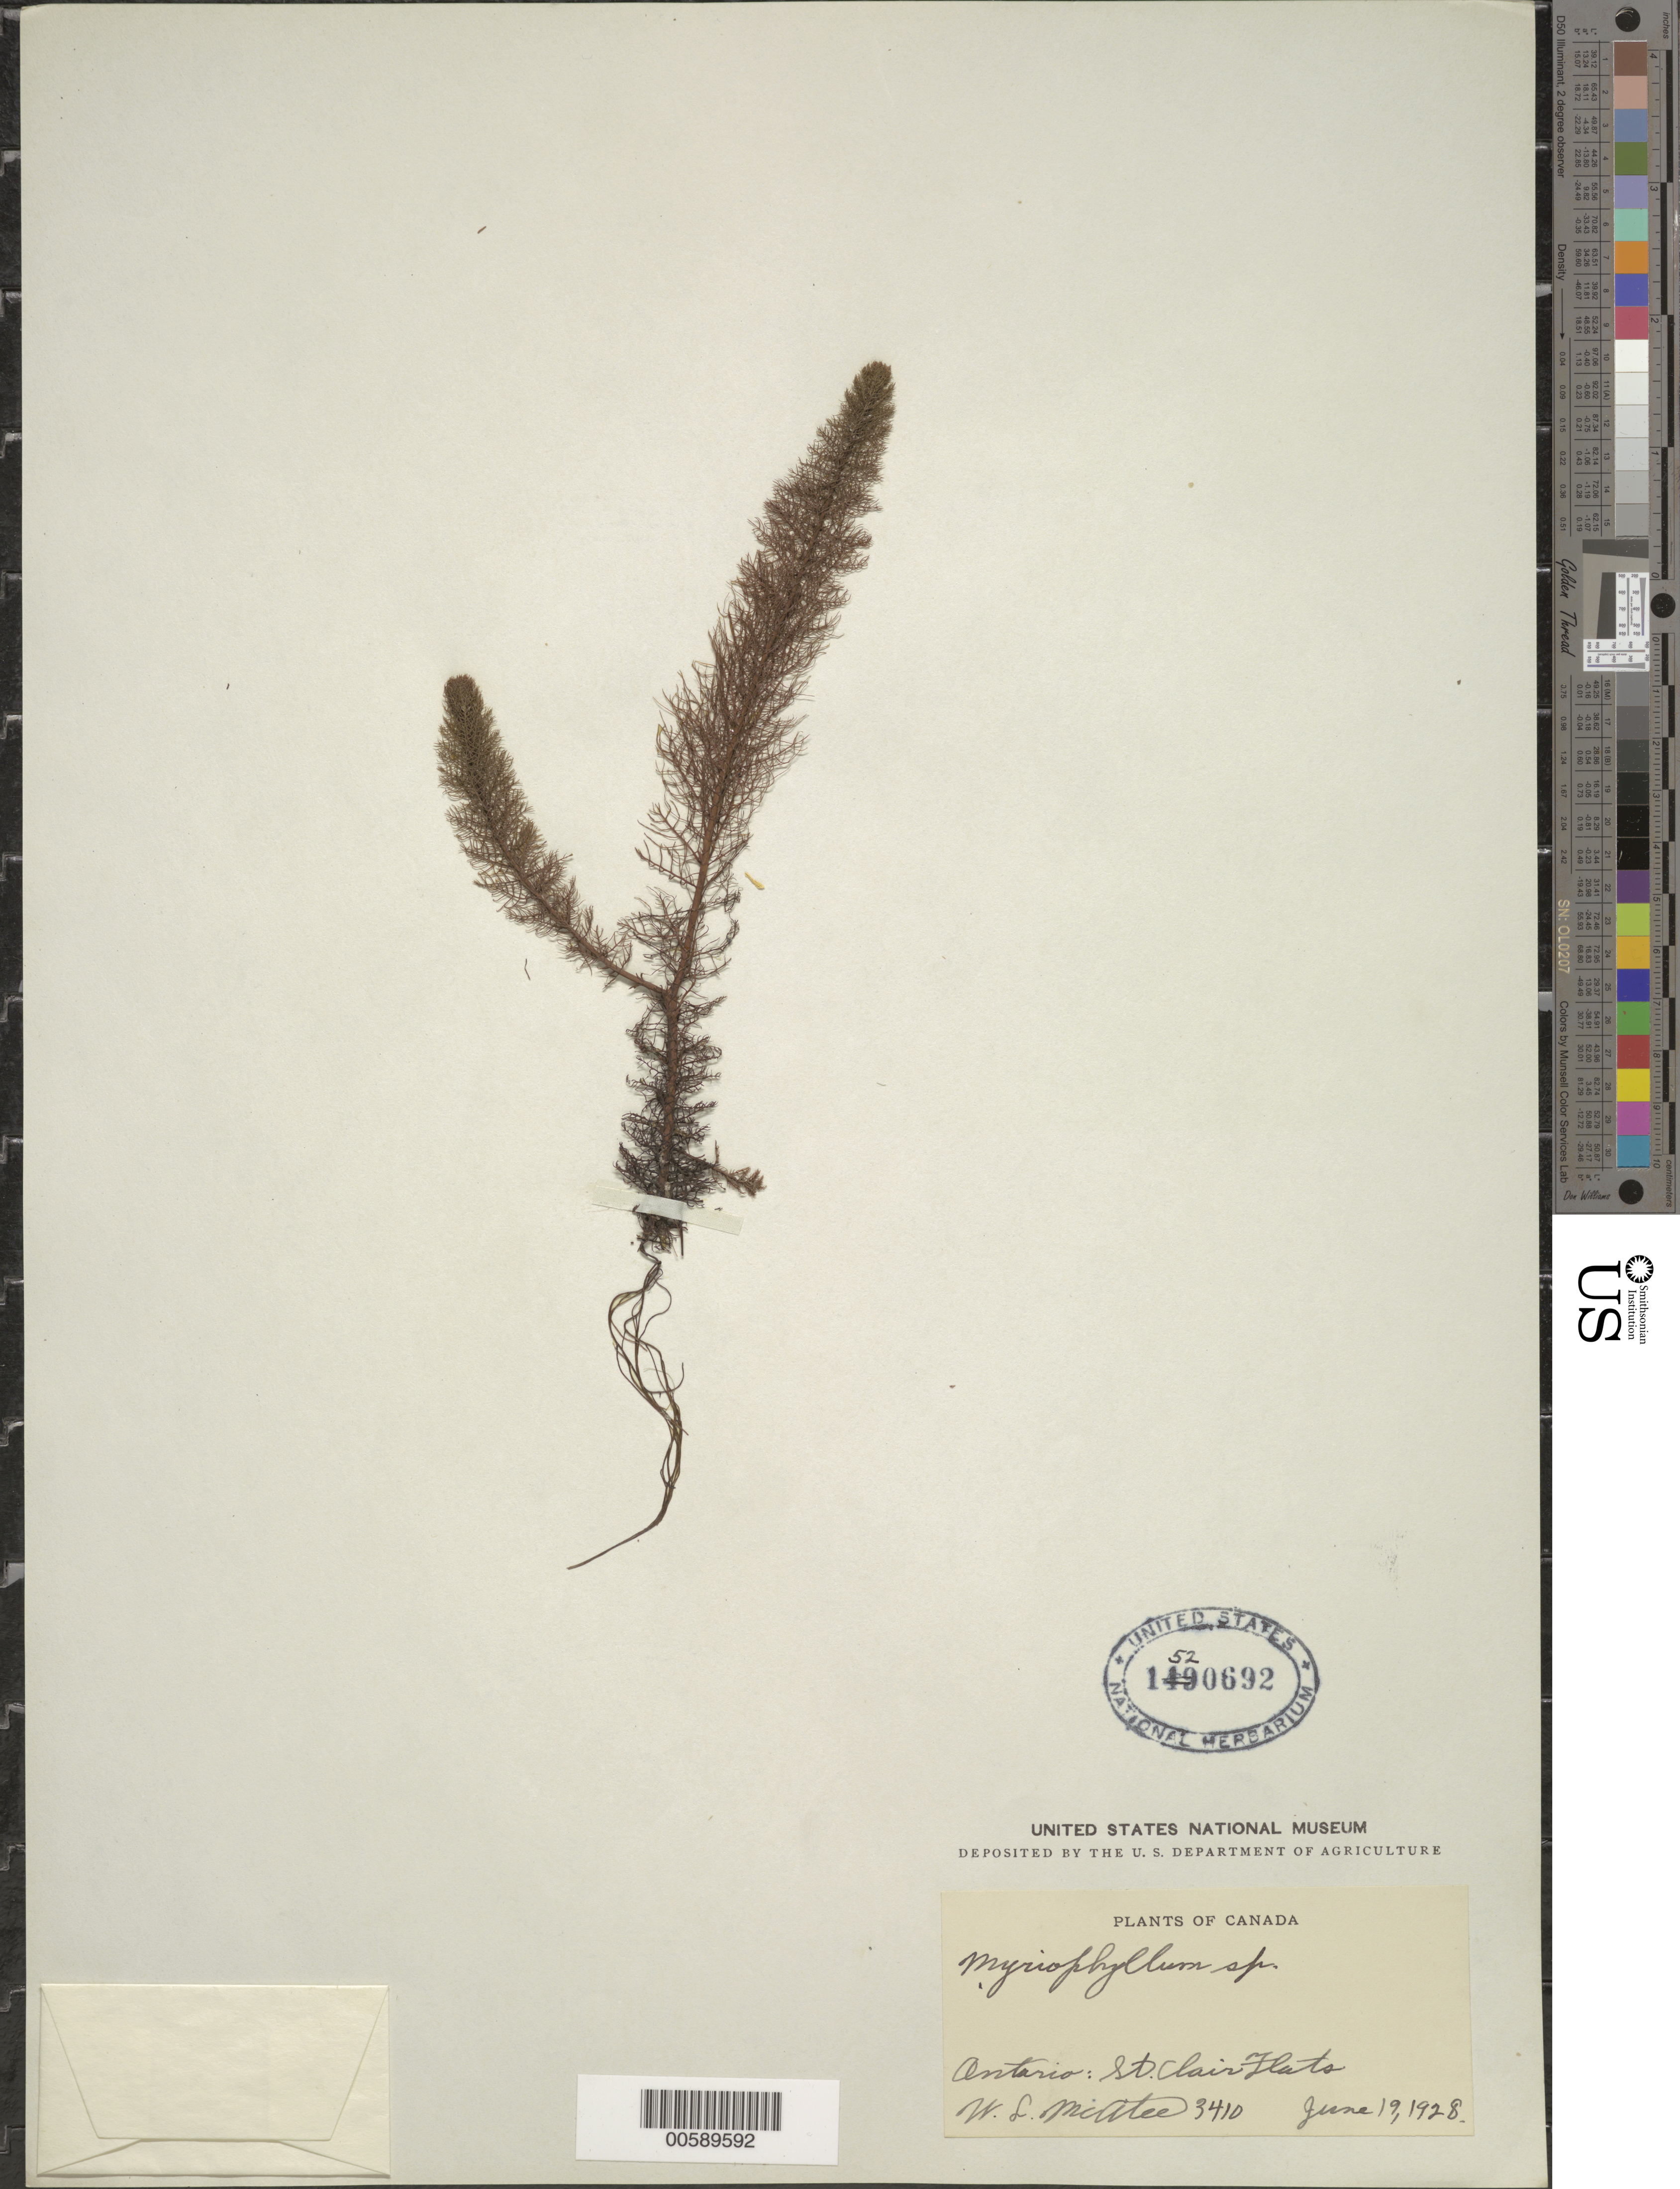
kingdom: Plantae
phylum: Tracheophyta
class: Magnoliopsida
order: Saxifragales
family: Haloragaceae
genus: Myriophyllum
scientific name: Myriophyllum sp.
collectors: W. McAtee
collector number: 3410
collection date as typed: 19 Jun 1928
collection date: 1928-06-19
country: Canada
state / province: Ontario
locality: St Clair Flats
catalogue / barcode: US 1520692